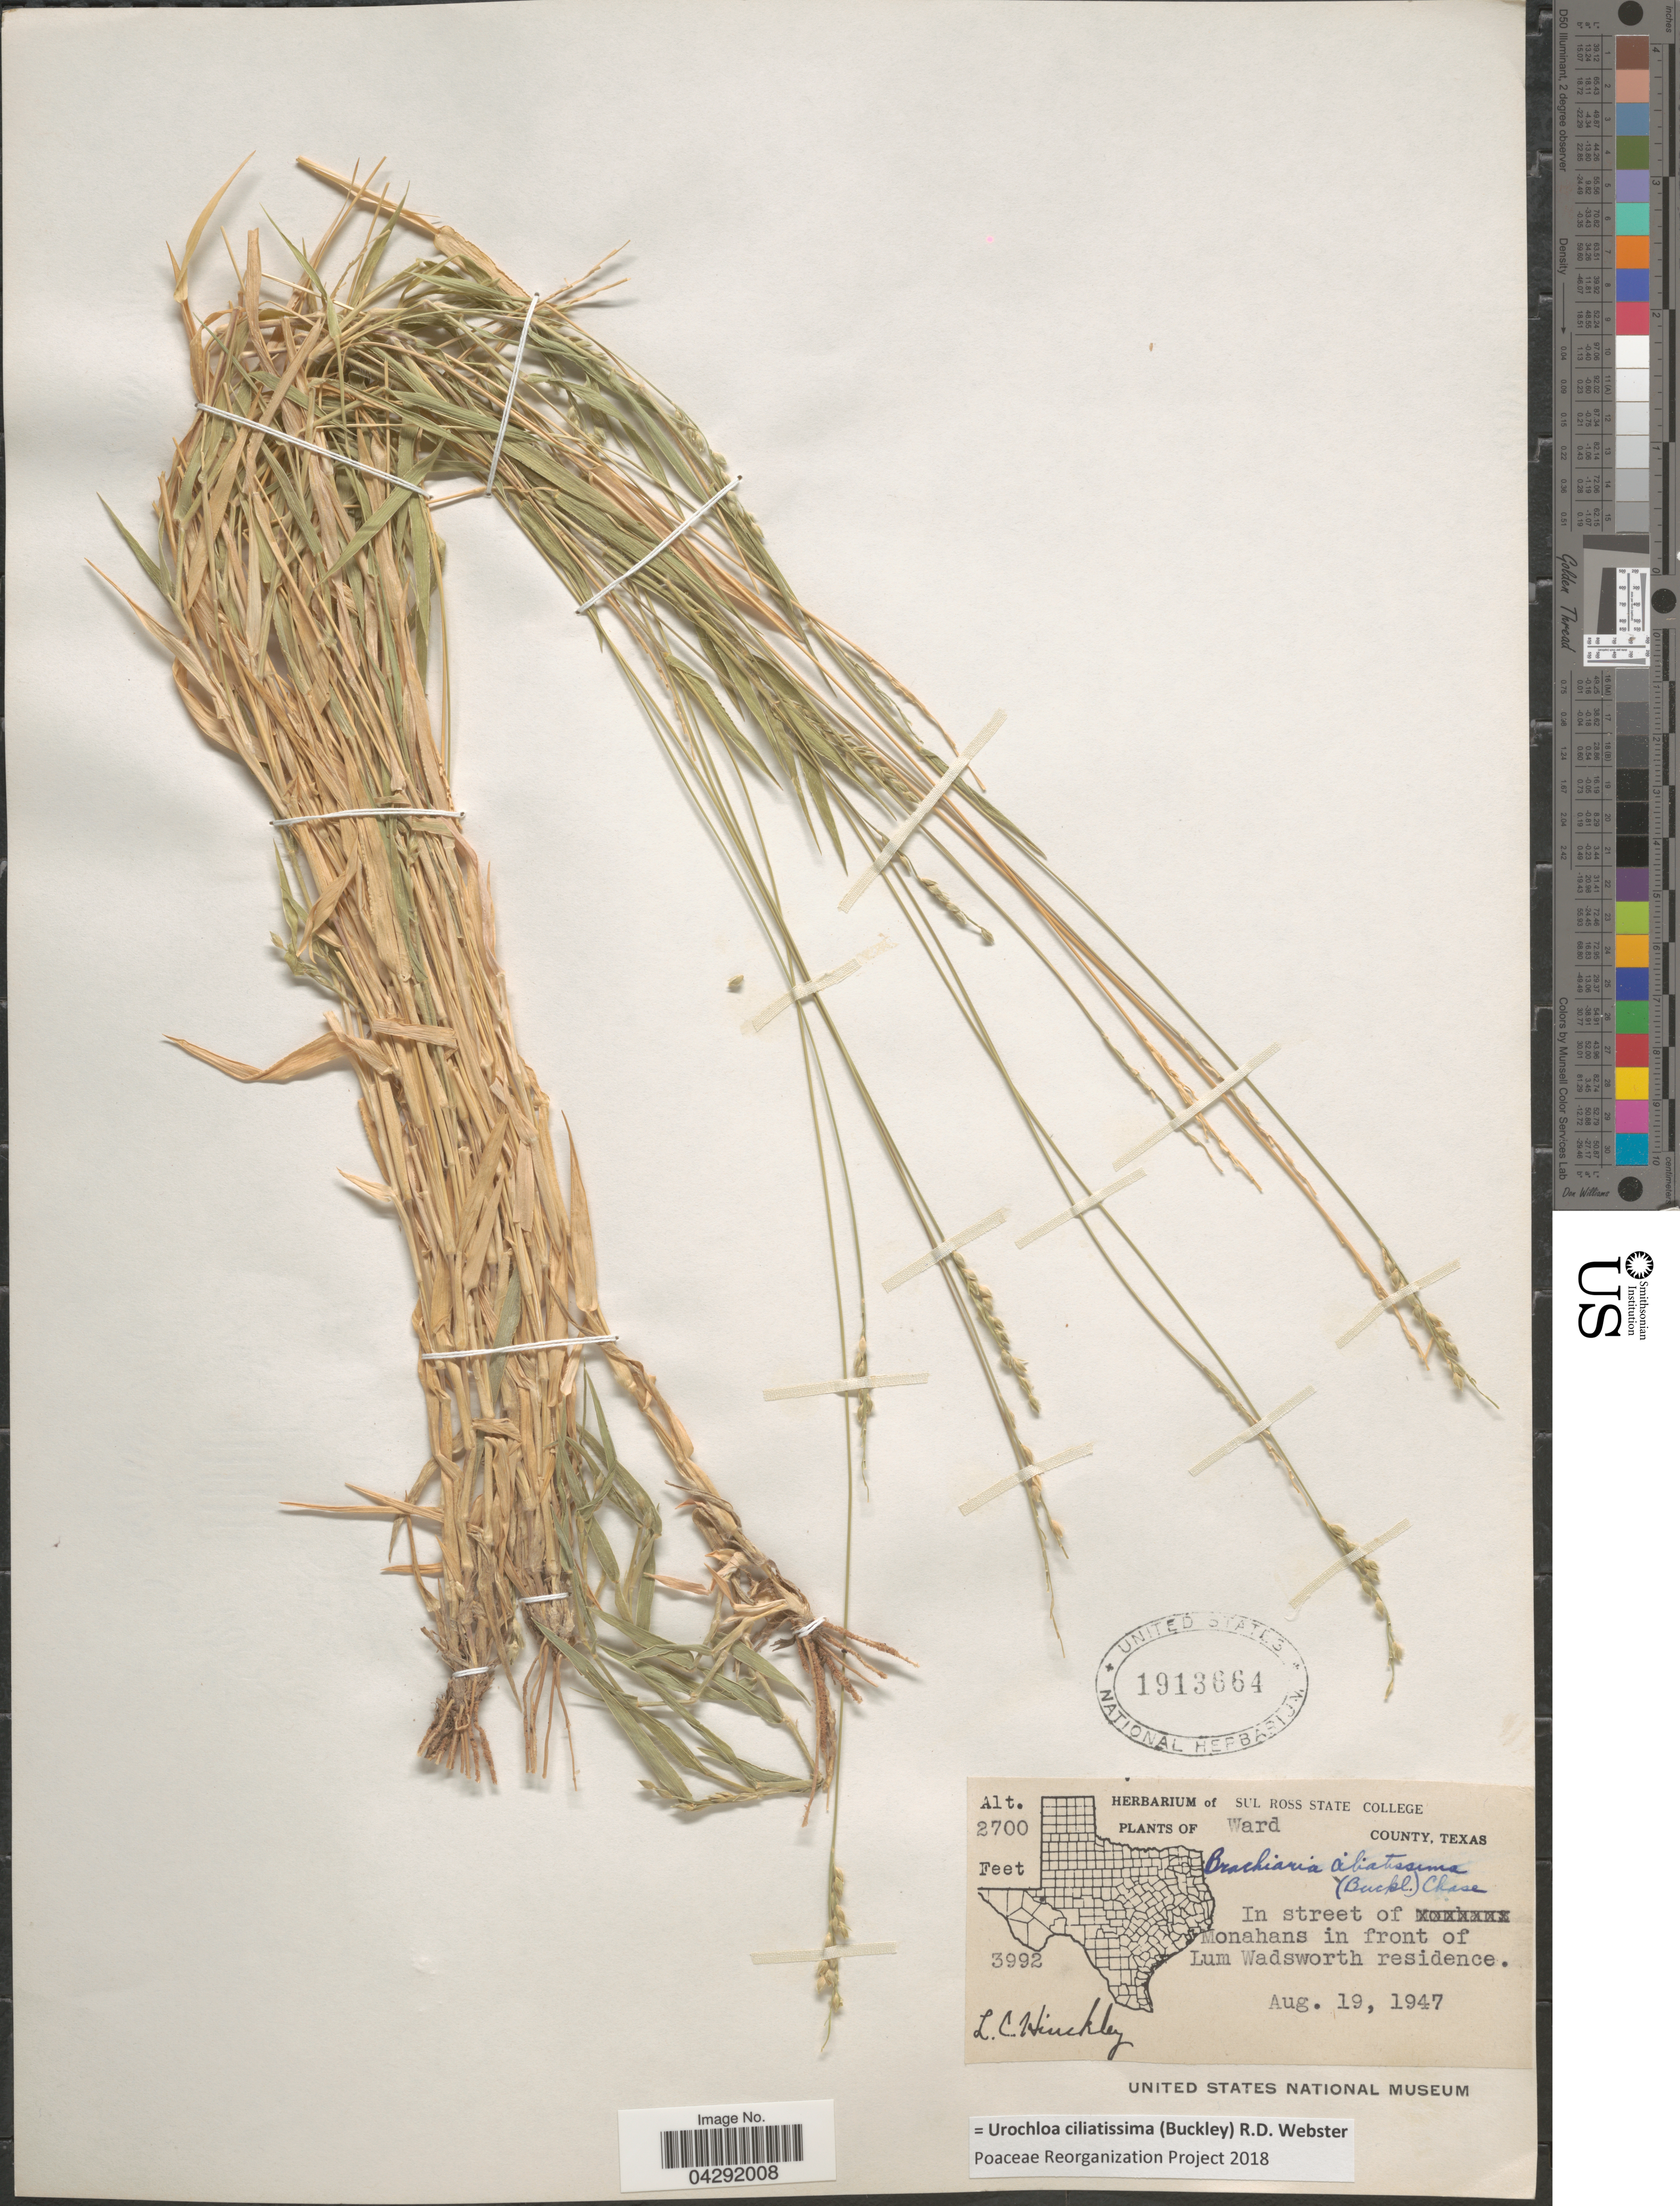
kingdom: Plantae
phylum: Tracheophyta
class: Liliopsida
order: Poales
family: Poaceae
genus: Urochloa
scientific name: Urochloa ciliatissima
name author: (Buckley) R.D. Webster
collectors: L. Hinckley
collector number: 3992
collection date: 1947-08-19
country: United States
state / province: Texas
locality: Ward County. In streets of Monahans in front of Lum Wadsworth residence.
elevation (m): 823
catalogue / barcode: US 1913664